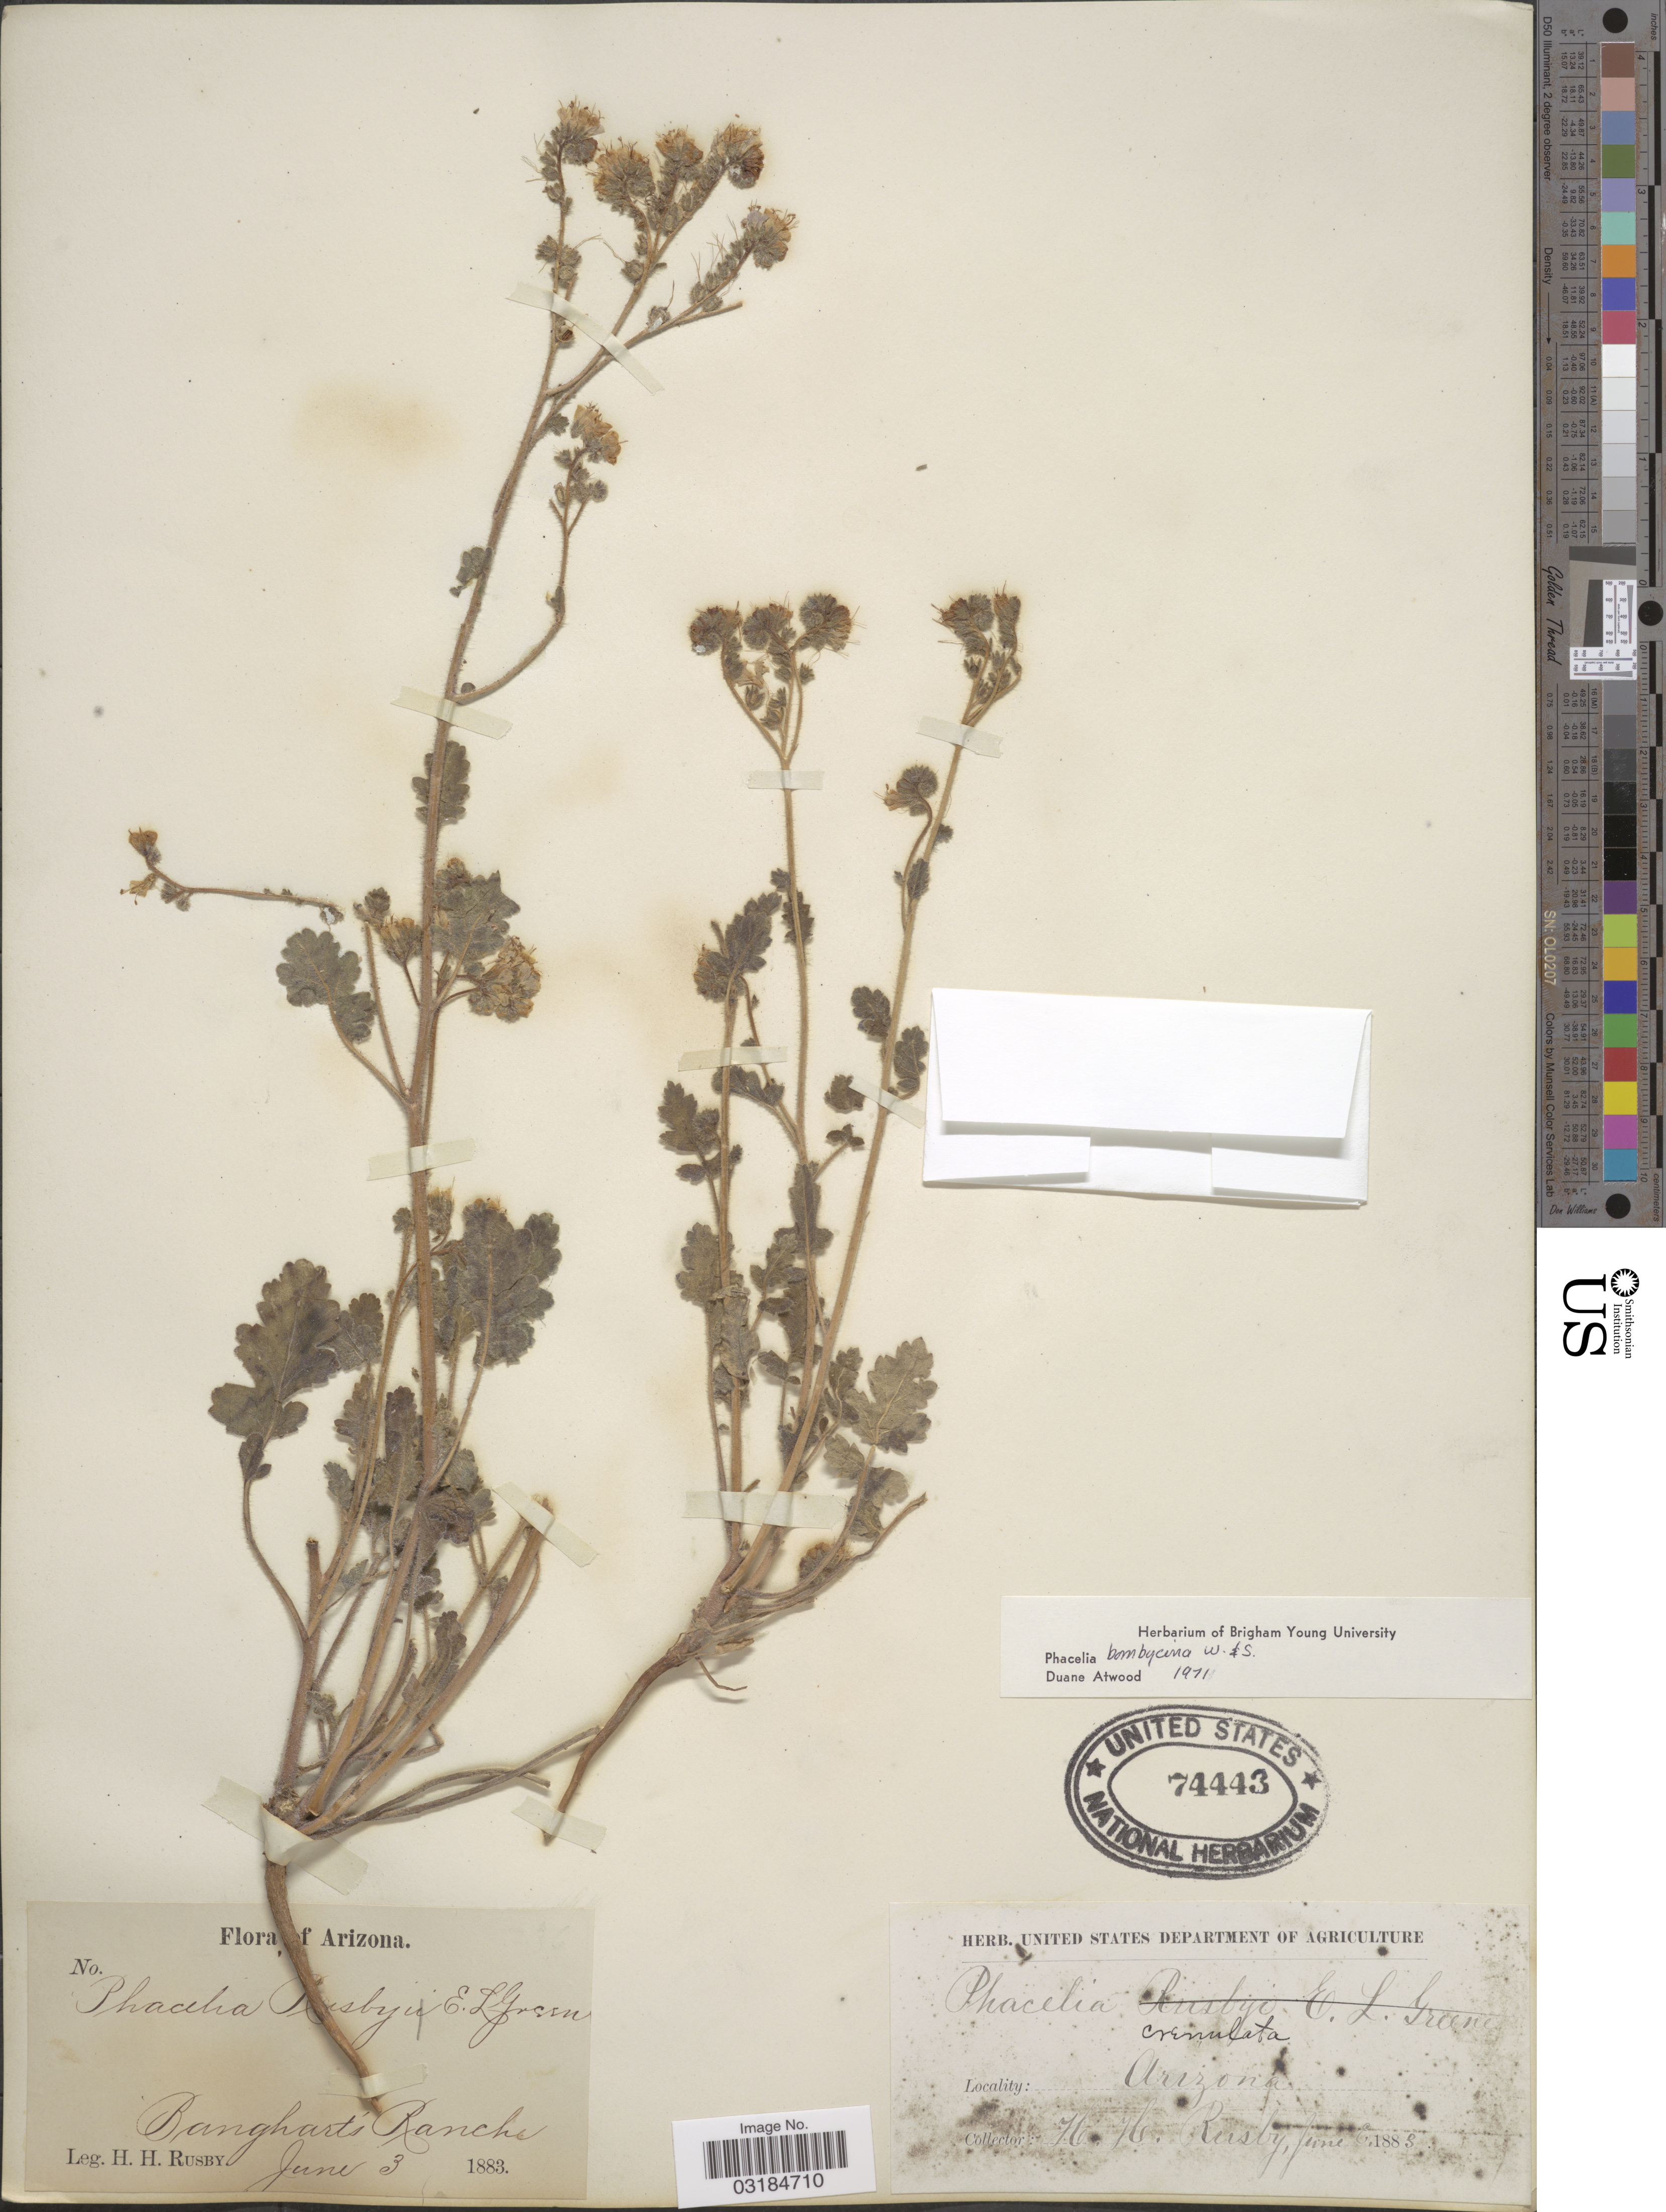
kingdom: Plantae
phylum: Tracheophyta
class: Magnoliopsida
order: Boraginales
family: Hydrophyllaceae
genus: Phacelia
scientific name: Phacelia bombycina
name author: Wooton & Standl.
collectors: H. H. Rusby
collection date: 1883-06-03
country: United States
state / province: Arizona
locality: Banghart's Ranch.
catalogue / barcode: US 74443